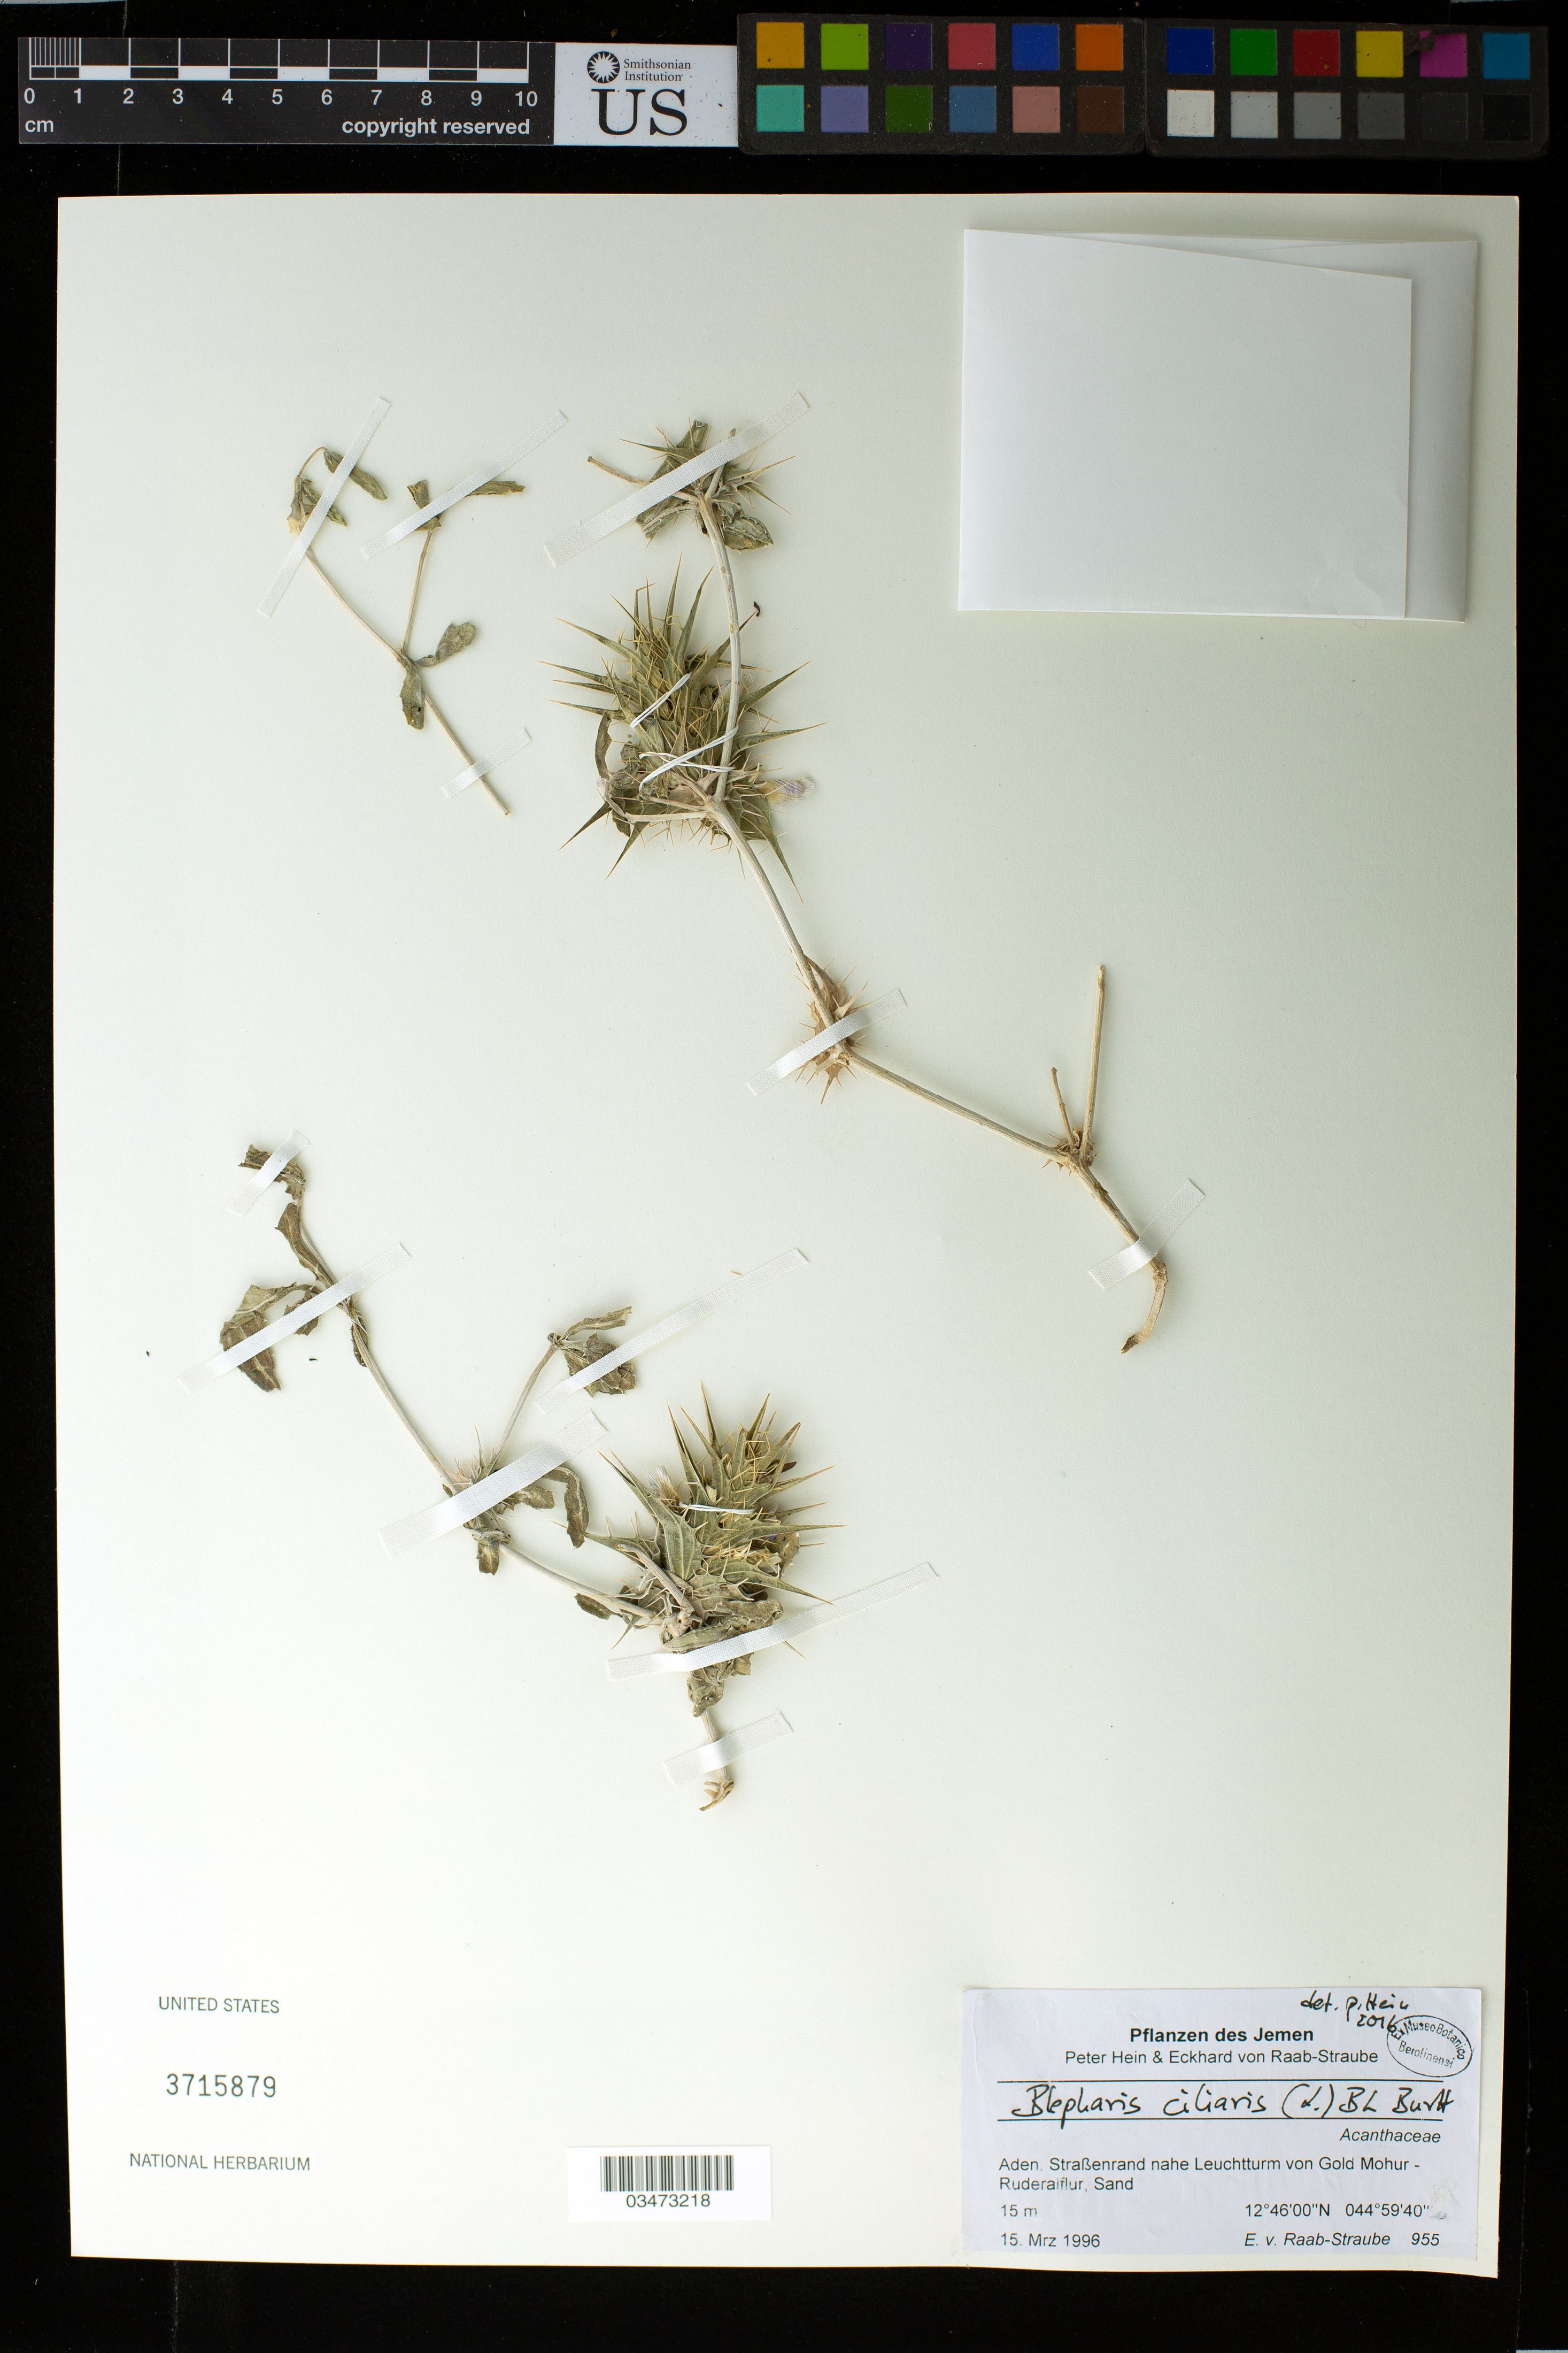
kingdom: Plantae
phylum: Tracheophyta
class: Magnoliopsida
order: Lamiales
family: Acanthaceae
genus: Blepharis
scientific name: Blepharis ciliaris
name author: (L.) B.L. Burtt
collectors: E. Raab-Straube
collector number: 955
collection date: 1996-03-15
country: Yemen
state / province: Adan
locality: Strabenrand nahe Leuchtturm von Gold Mohur- Ruderalflur.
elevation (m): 15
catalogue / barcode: US 3715879